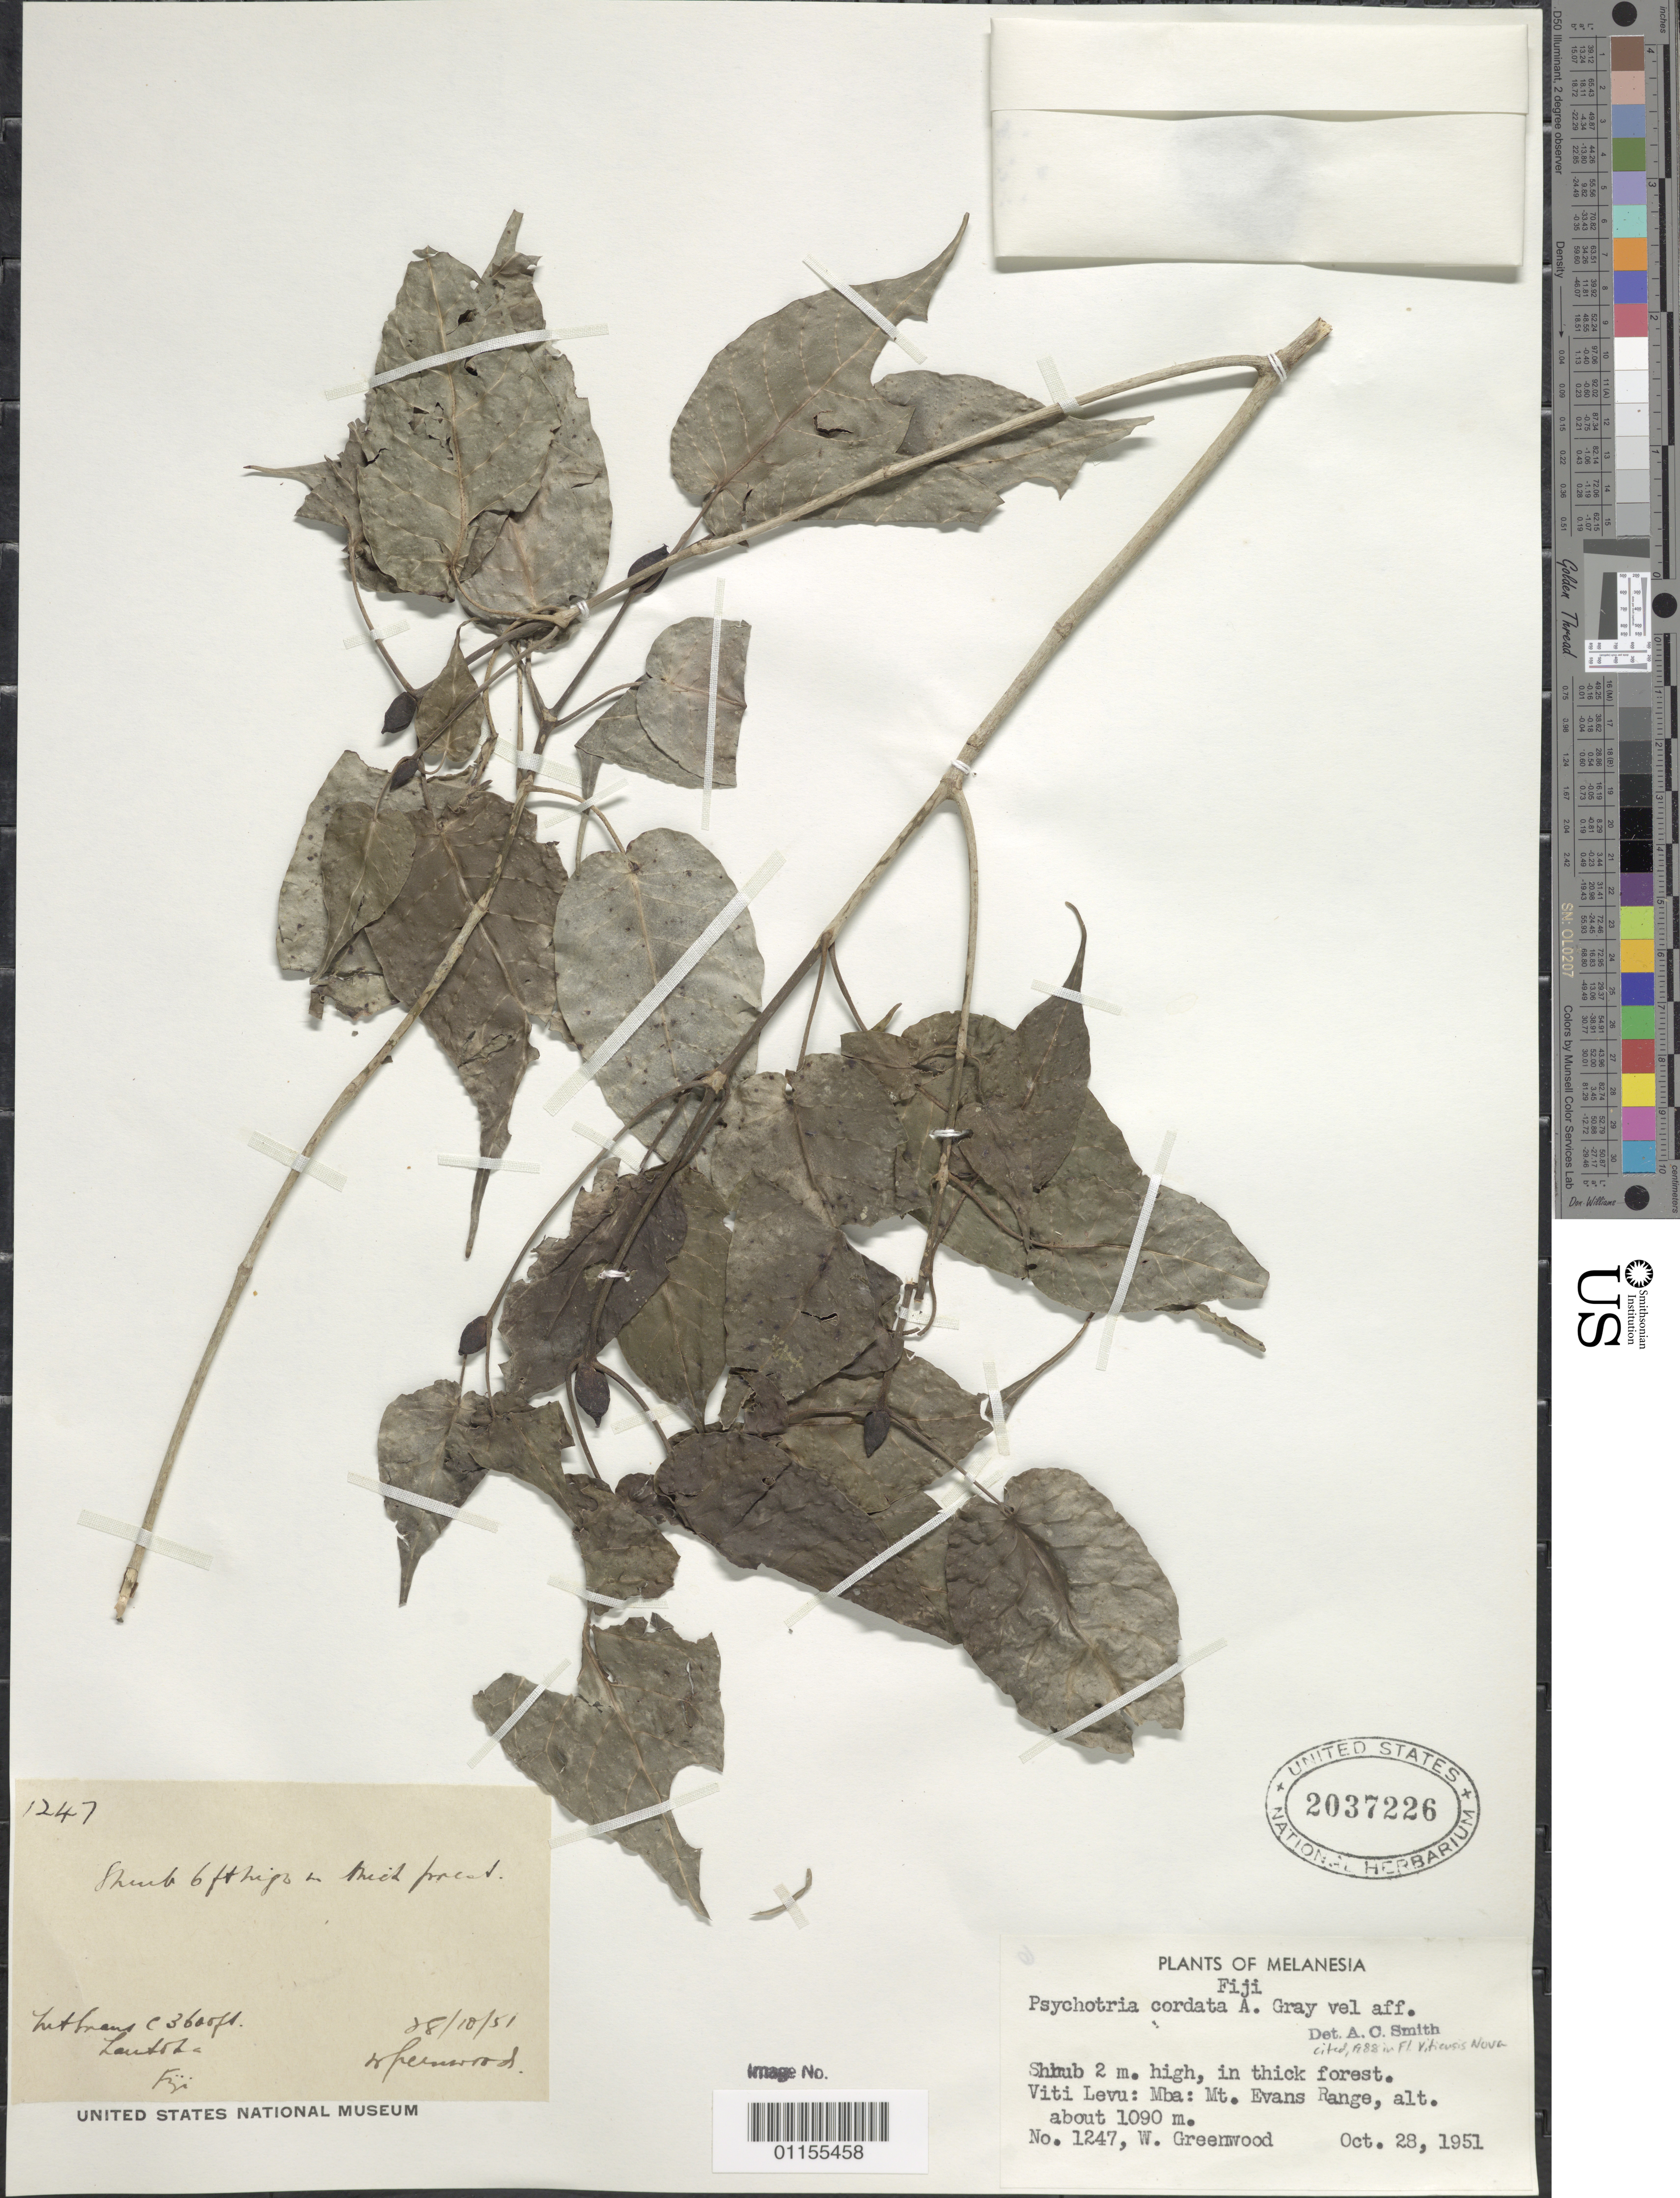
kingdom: Plantae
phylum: Tracheophyta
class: Magnoliopsida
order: Gentianales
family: Rubiaceae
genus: Psychotria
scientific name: Psychotria cordata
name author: A. Gray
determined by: Smith, A. C.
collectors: W. Greenwood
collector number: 1247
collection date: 1951-10-28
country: Fiji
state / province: Mba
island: Viti Levu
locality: Mt. Evans range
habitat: thick forest.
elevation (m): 1090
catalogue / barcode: US 2037226